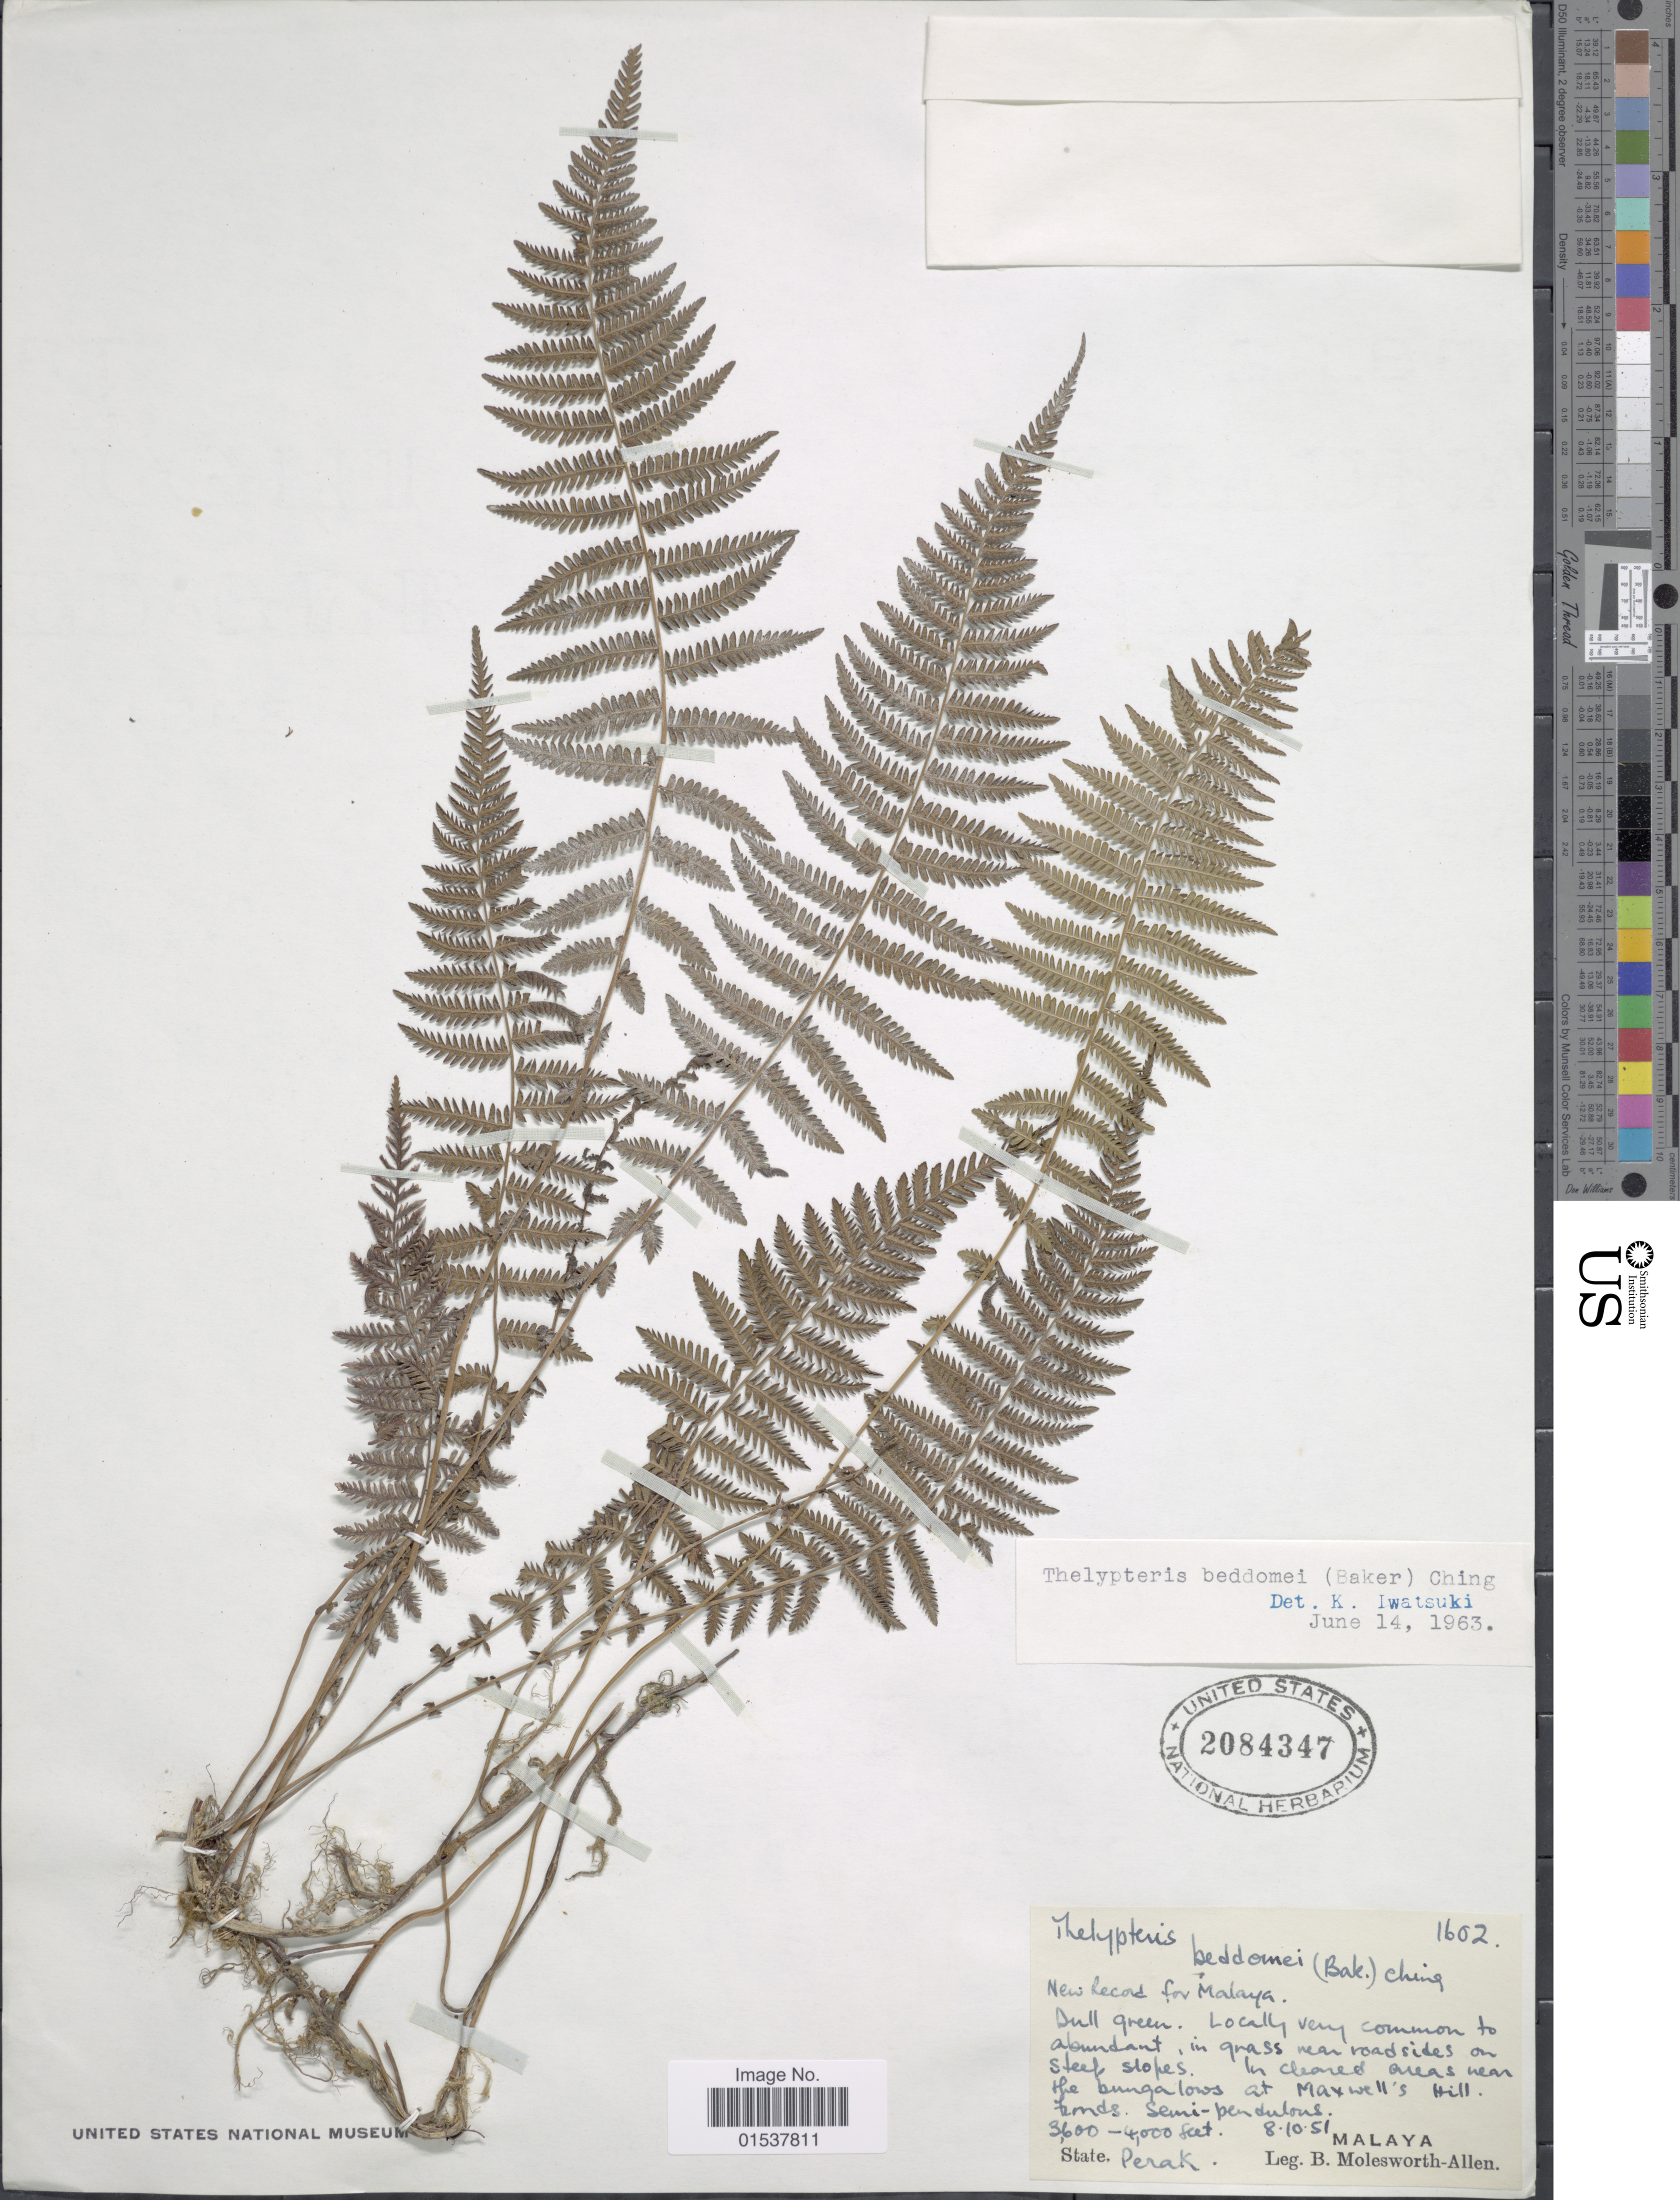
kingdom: Plantae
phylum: Tracheophyta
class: Polypodiopsida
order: Polypodiales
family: Thelypteridaceae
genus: Parathelypteris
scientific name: Parathelypteris beddomei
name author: (Baker) Ching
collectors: B. E. G. Molesworth-Allen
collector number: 1602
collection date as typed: Transcribed d/m/y: 8/10/51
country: Malaysia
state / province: Perak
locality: In cleared areas near the bungalows at Maxwell's Hill, Malaya, State Perak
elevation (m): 1097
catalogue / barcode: US 2084347